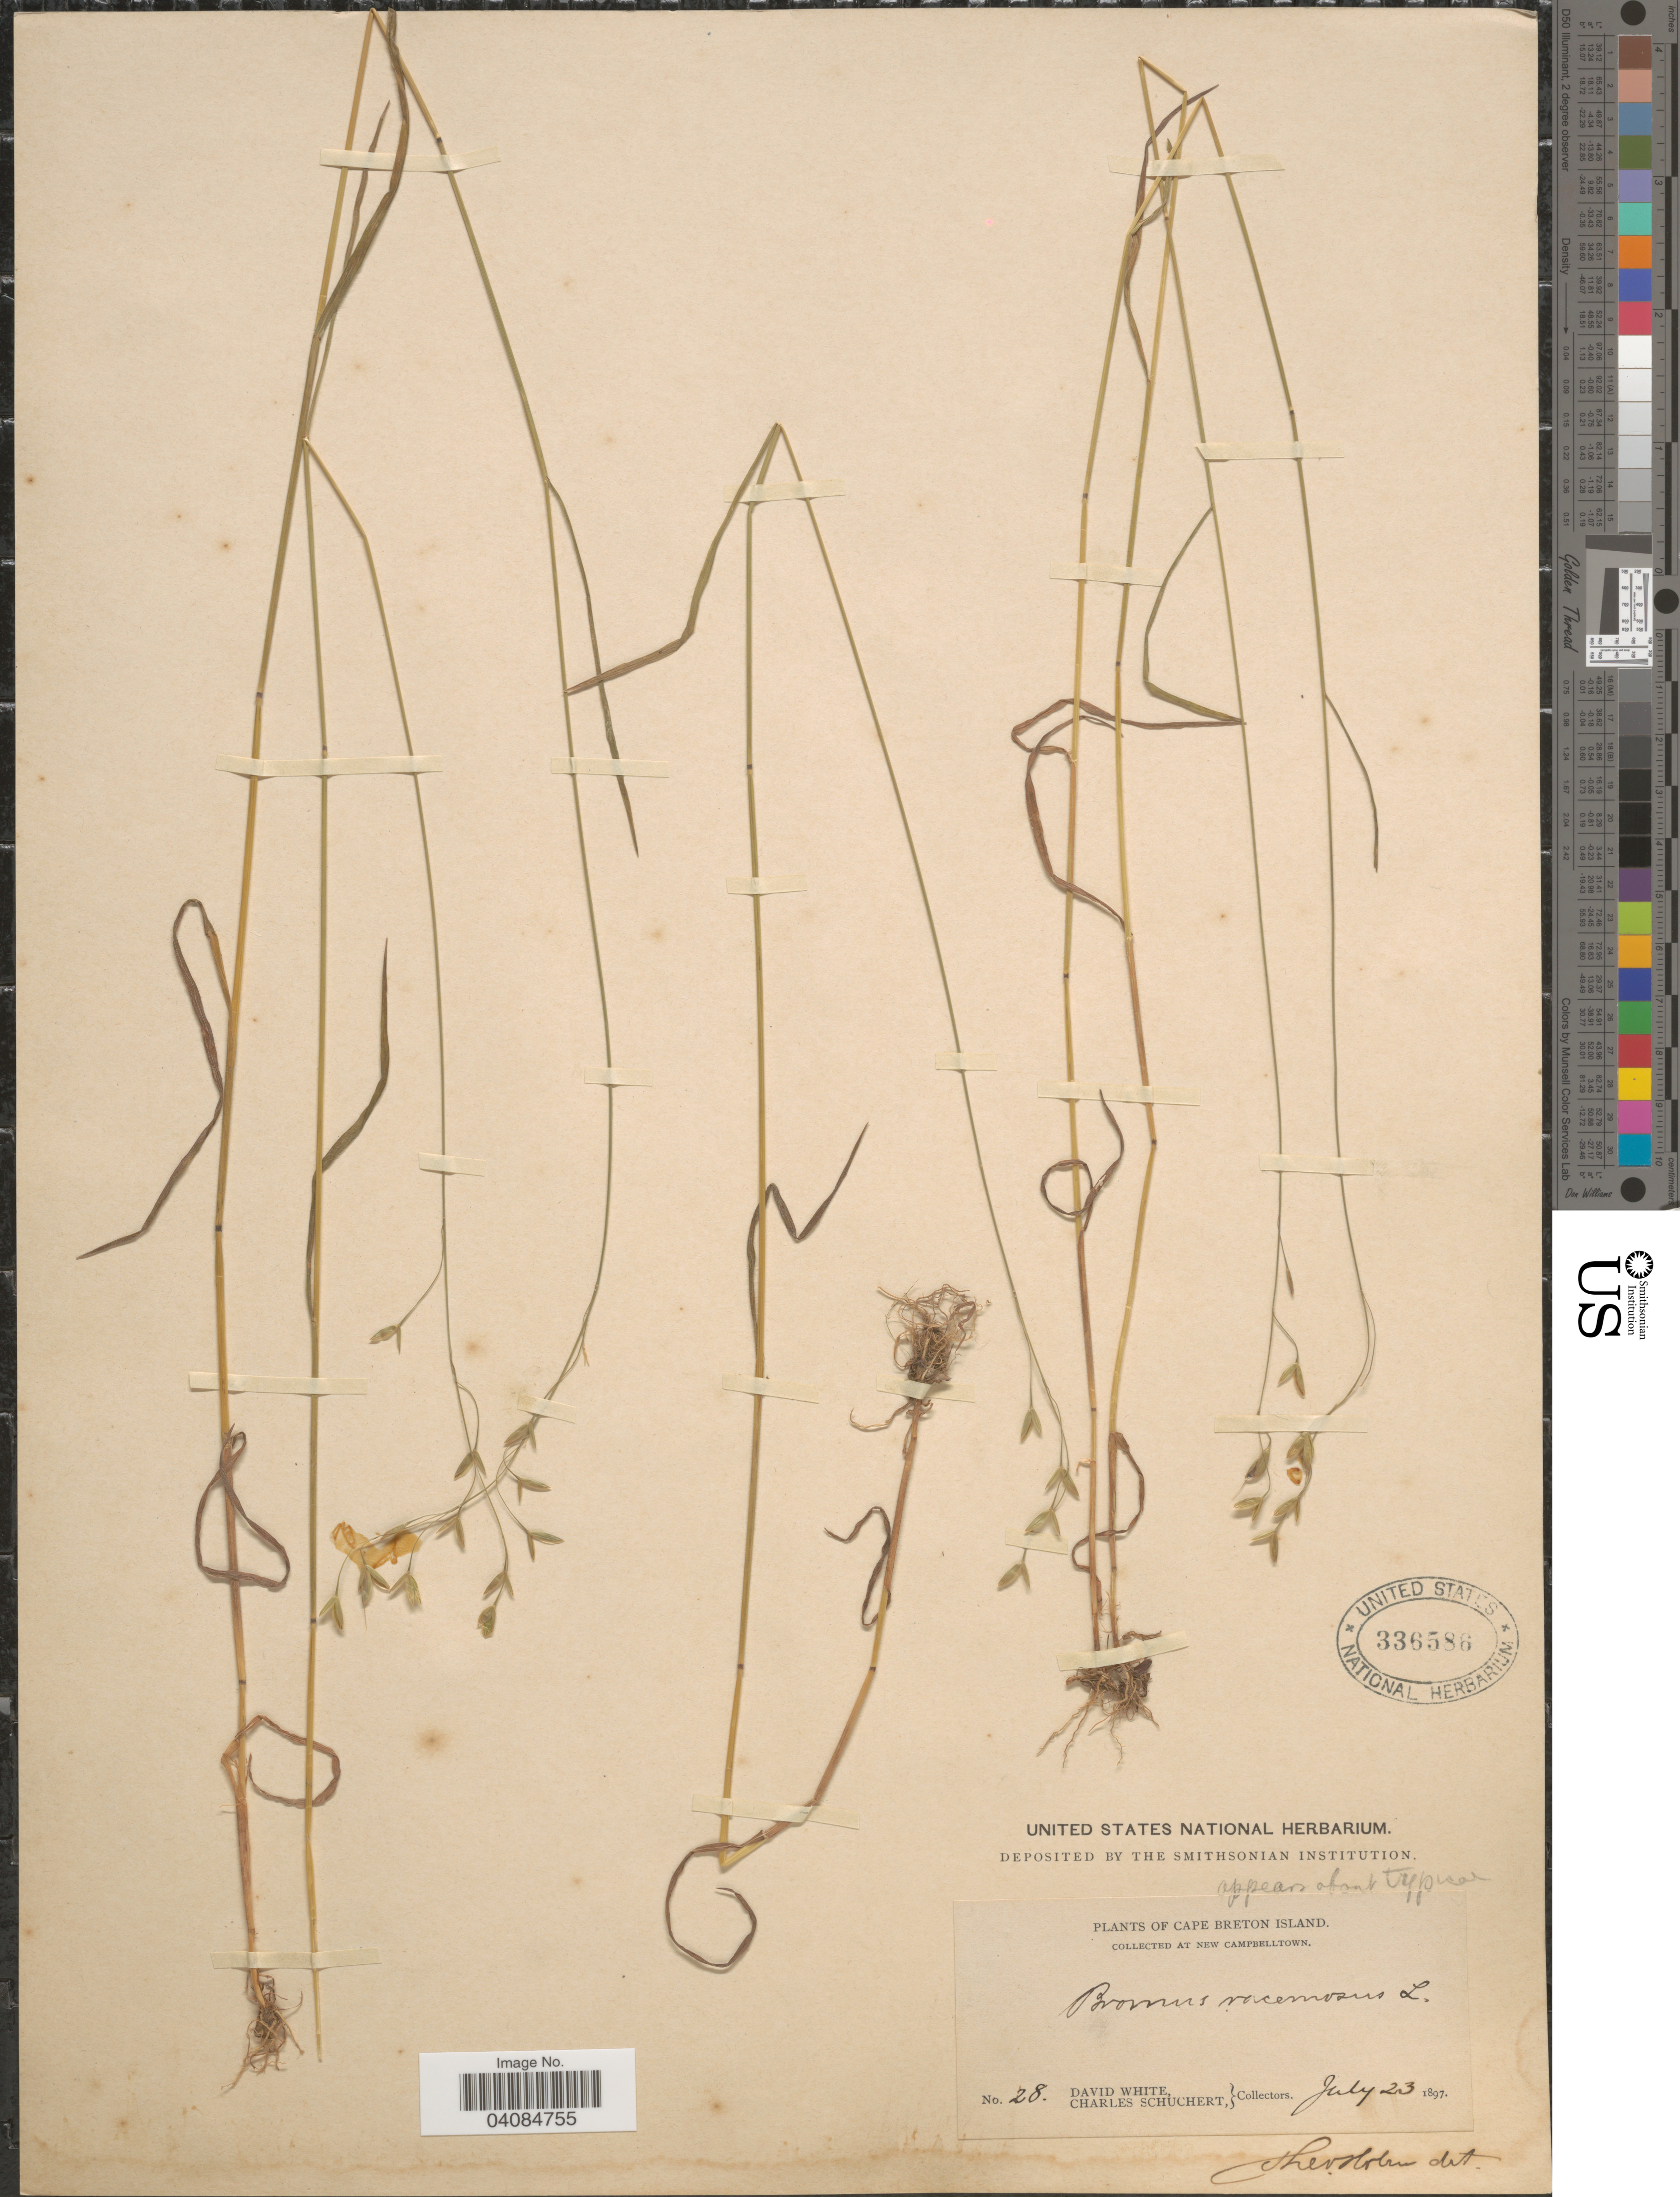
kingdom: Plantae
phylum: Tracheophyta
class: Liliopsida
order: Poales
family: Poaceae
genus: Bromus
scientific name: Bromus racemosus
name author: L.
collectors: D. White & C. Schuchert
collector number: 28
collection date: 1897-07-23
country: Canada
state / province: Nova Scotia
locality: Cape Breton Island. New Campbelltown.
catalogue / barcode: US 336586